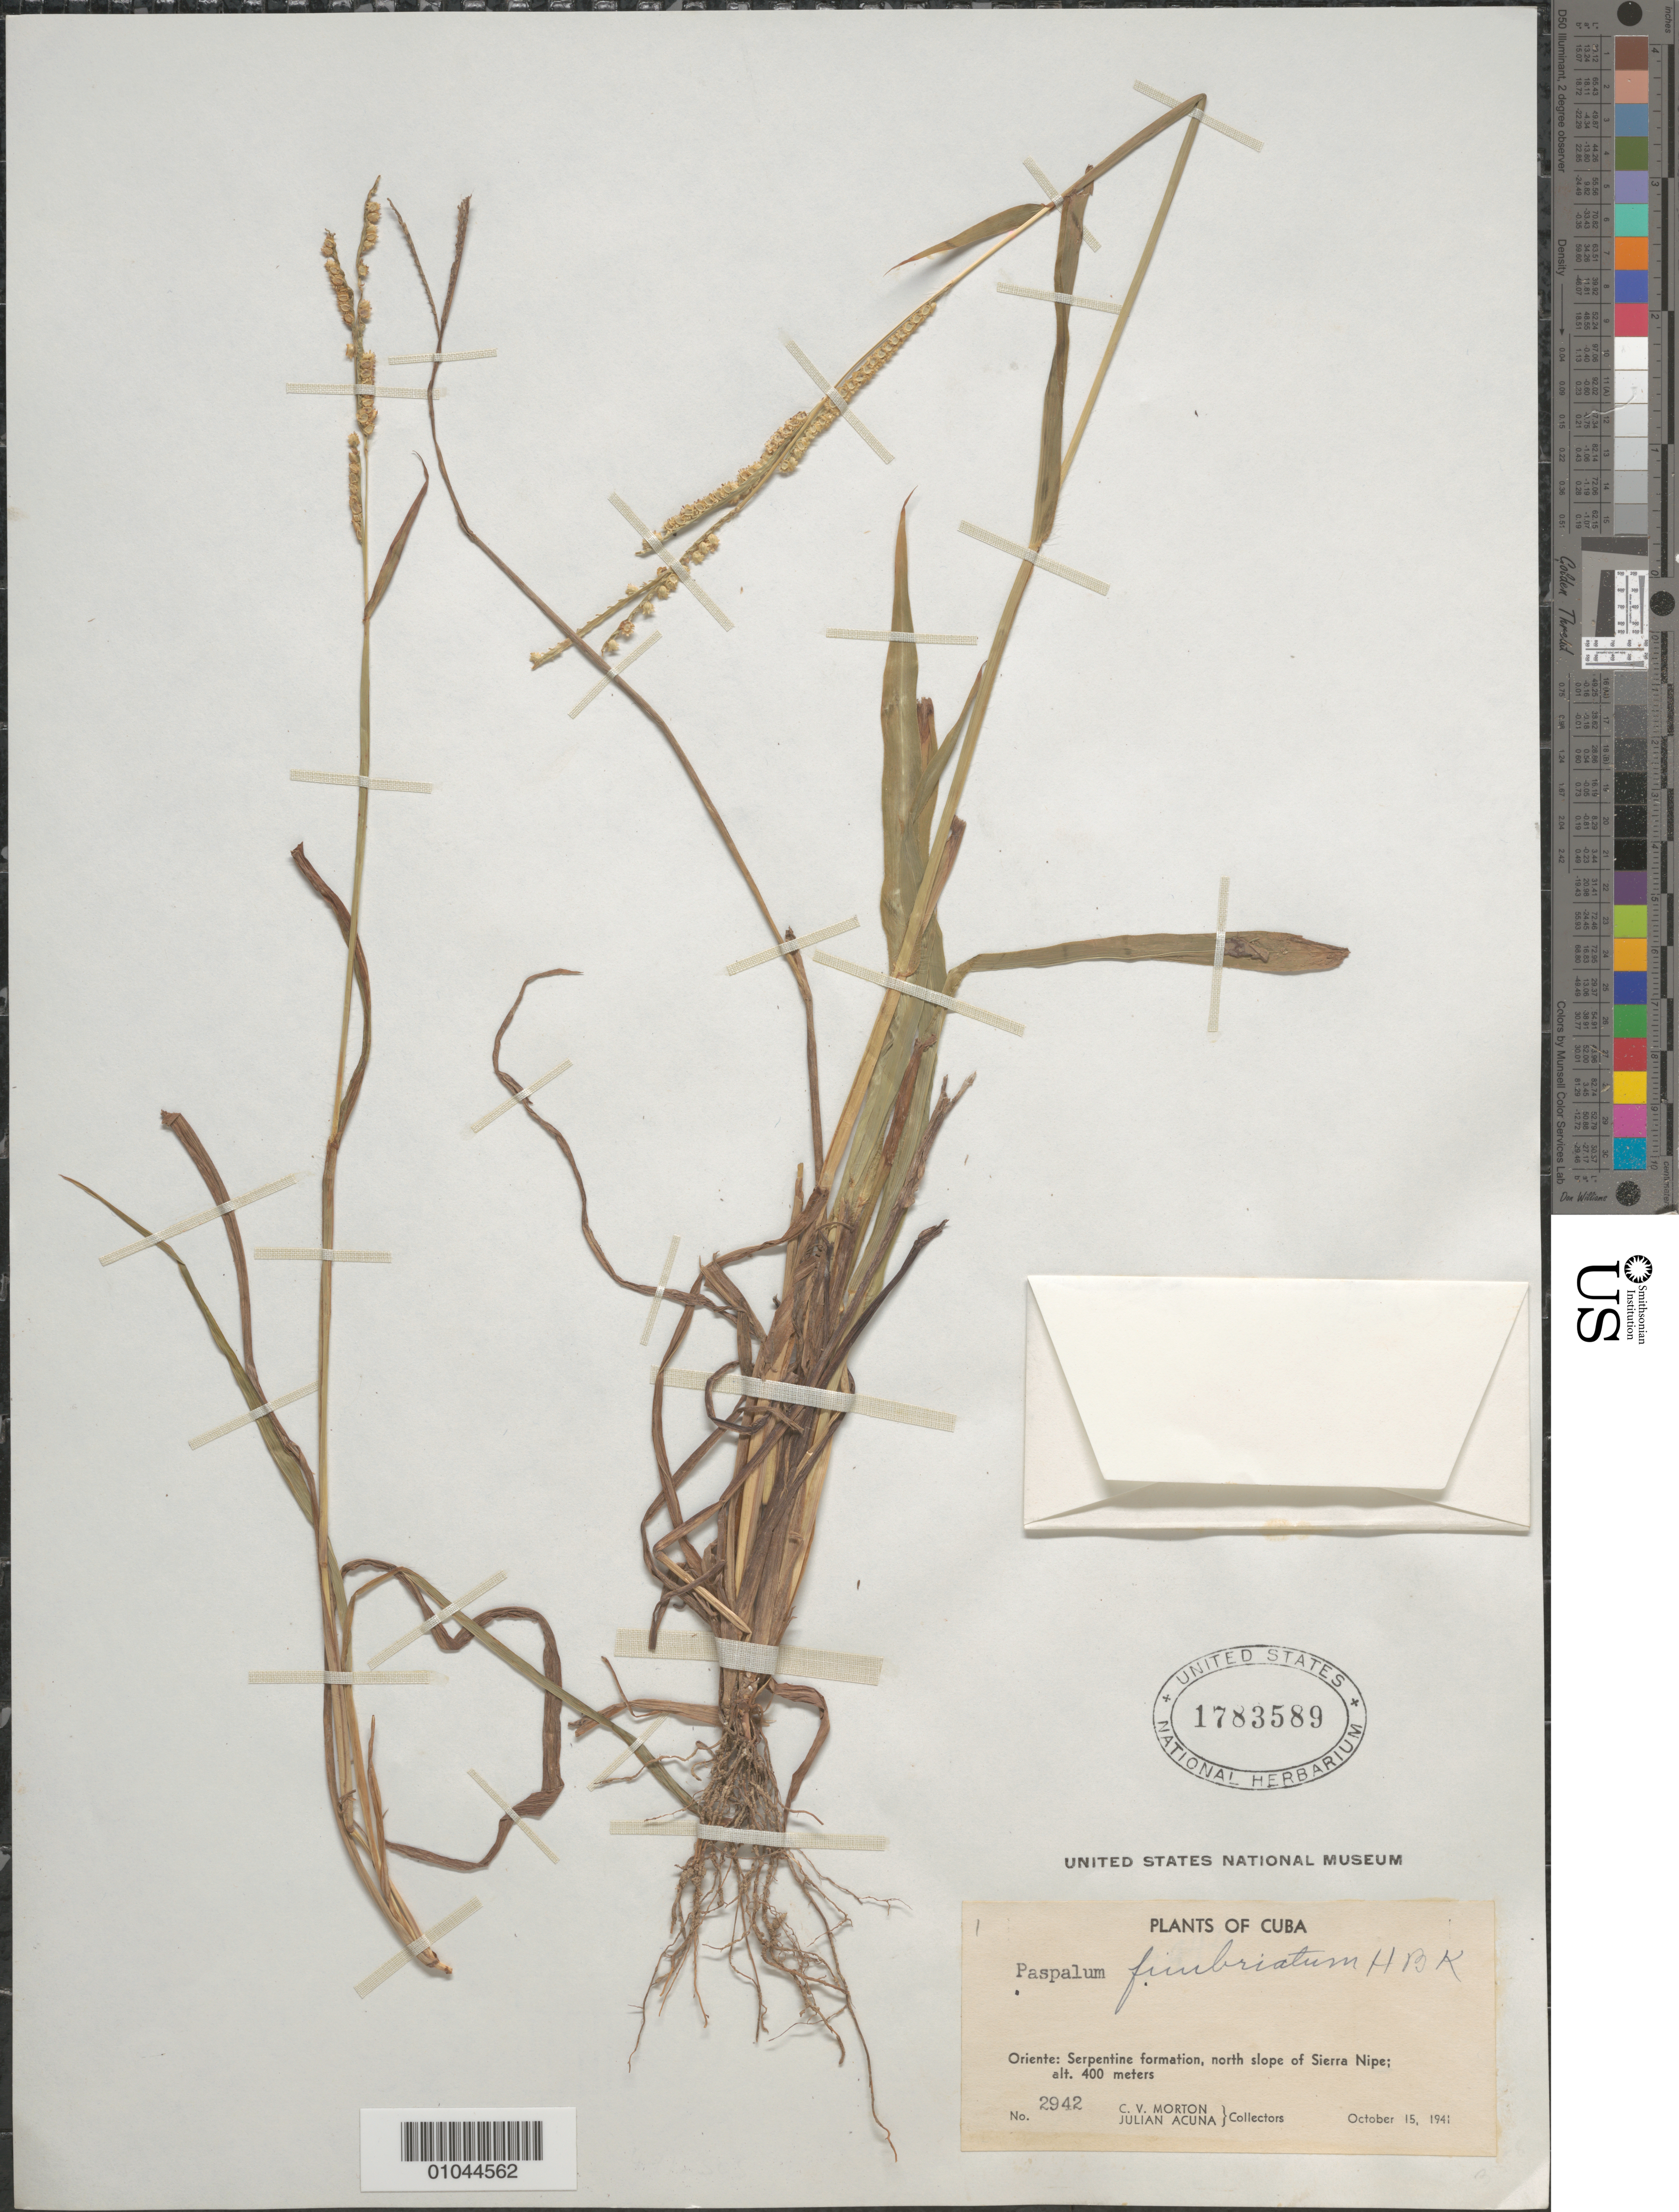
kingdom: Plantae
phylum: Tracheophyta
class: Liliopsida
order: Poales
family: Poaceae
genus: Paspalum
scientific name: Paspalum fimbriatum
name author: Kunth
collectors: C. V. Morton & J. Acuña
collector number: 2942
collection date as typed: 15 Oct 1941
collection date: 1941-10-15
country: Cuba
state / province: Holguín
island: Cuba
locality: North slope of Sierra Nipe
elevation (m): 400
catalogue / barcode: US 1783589